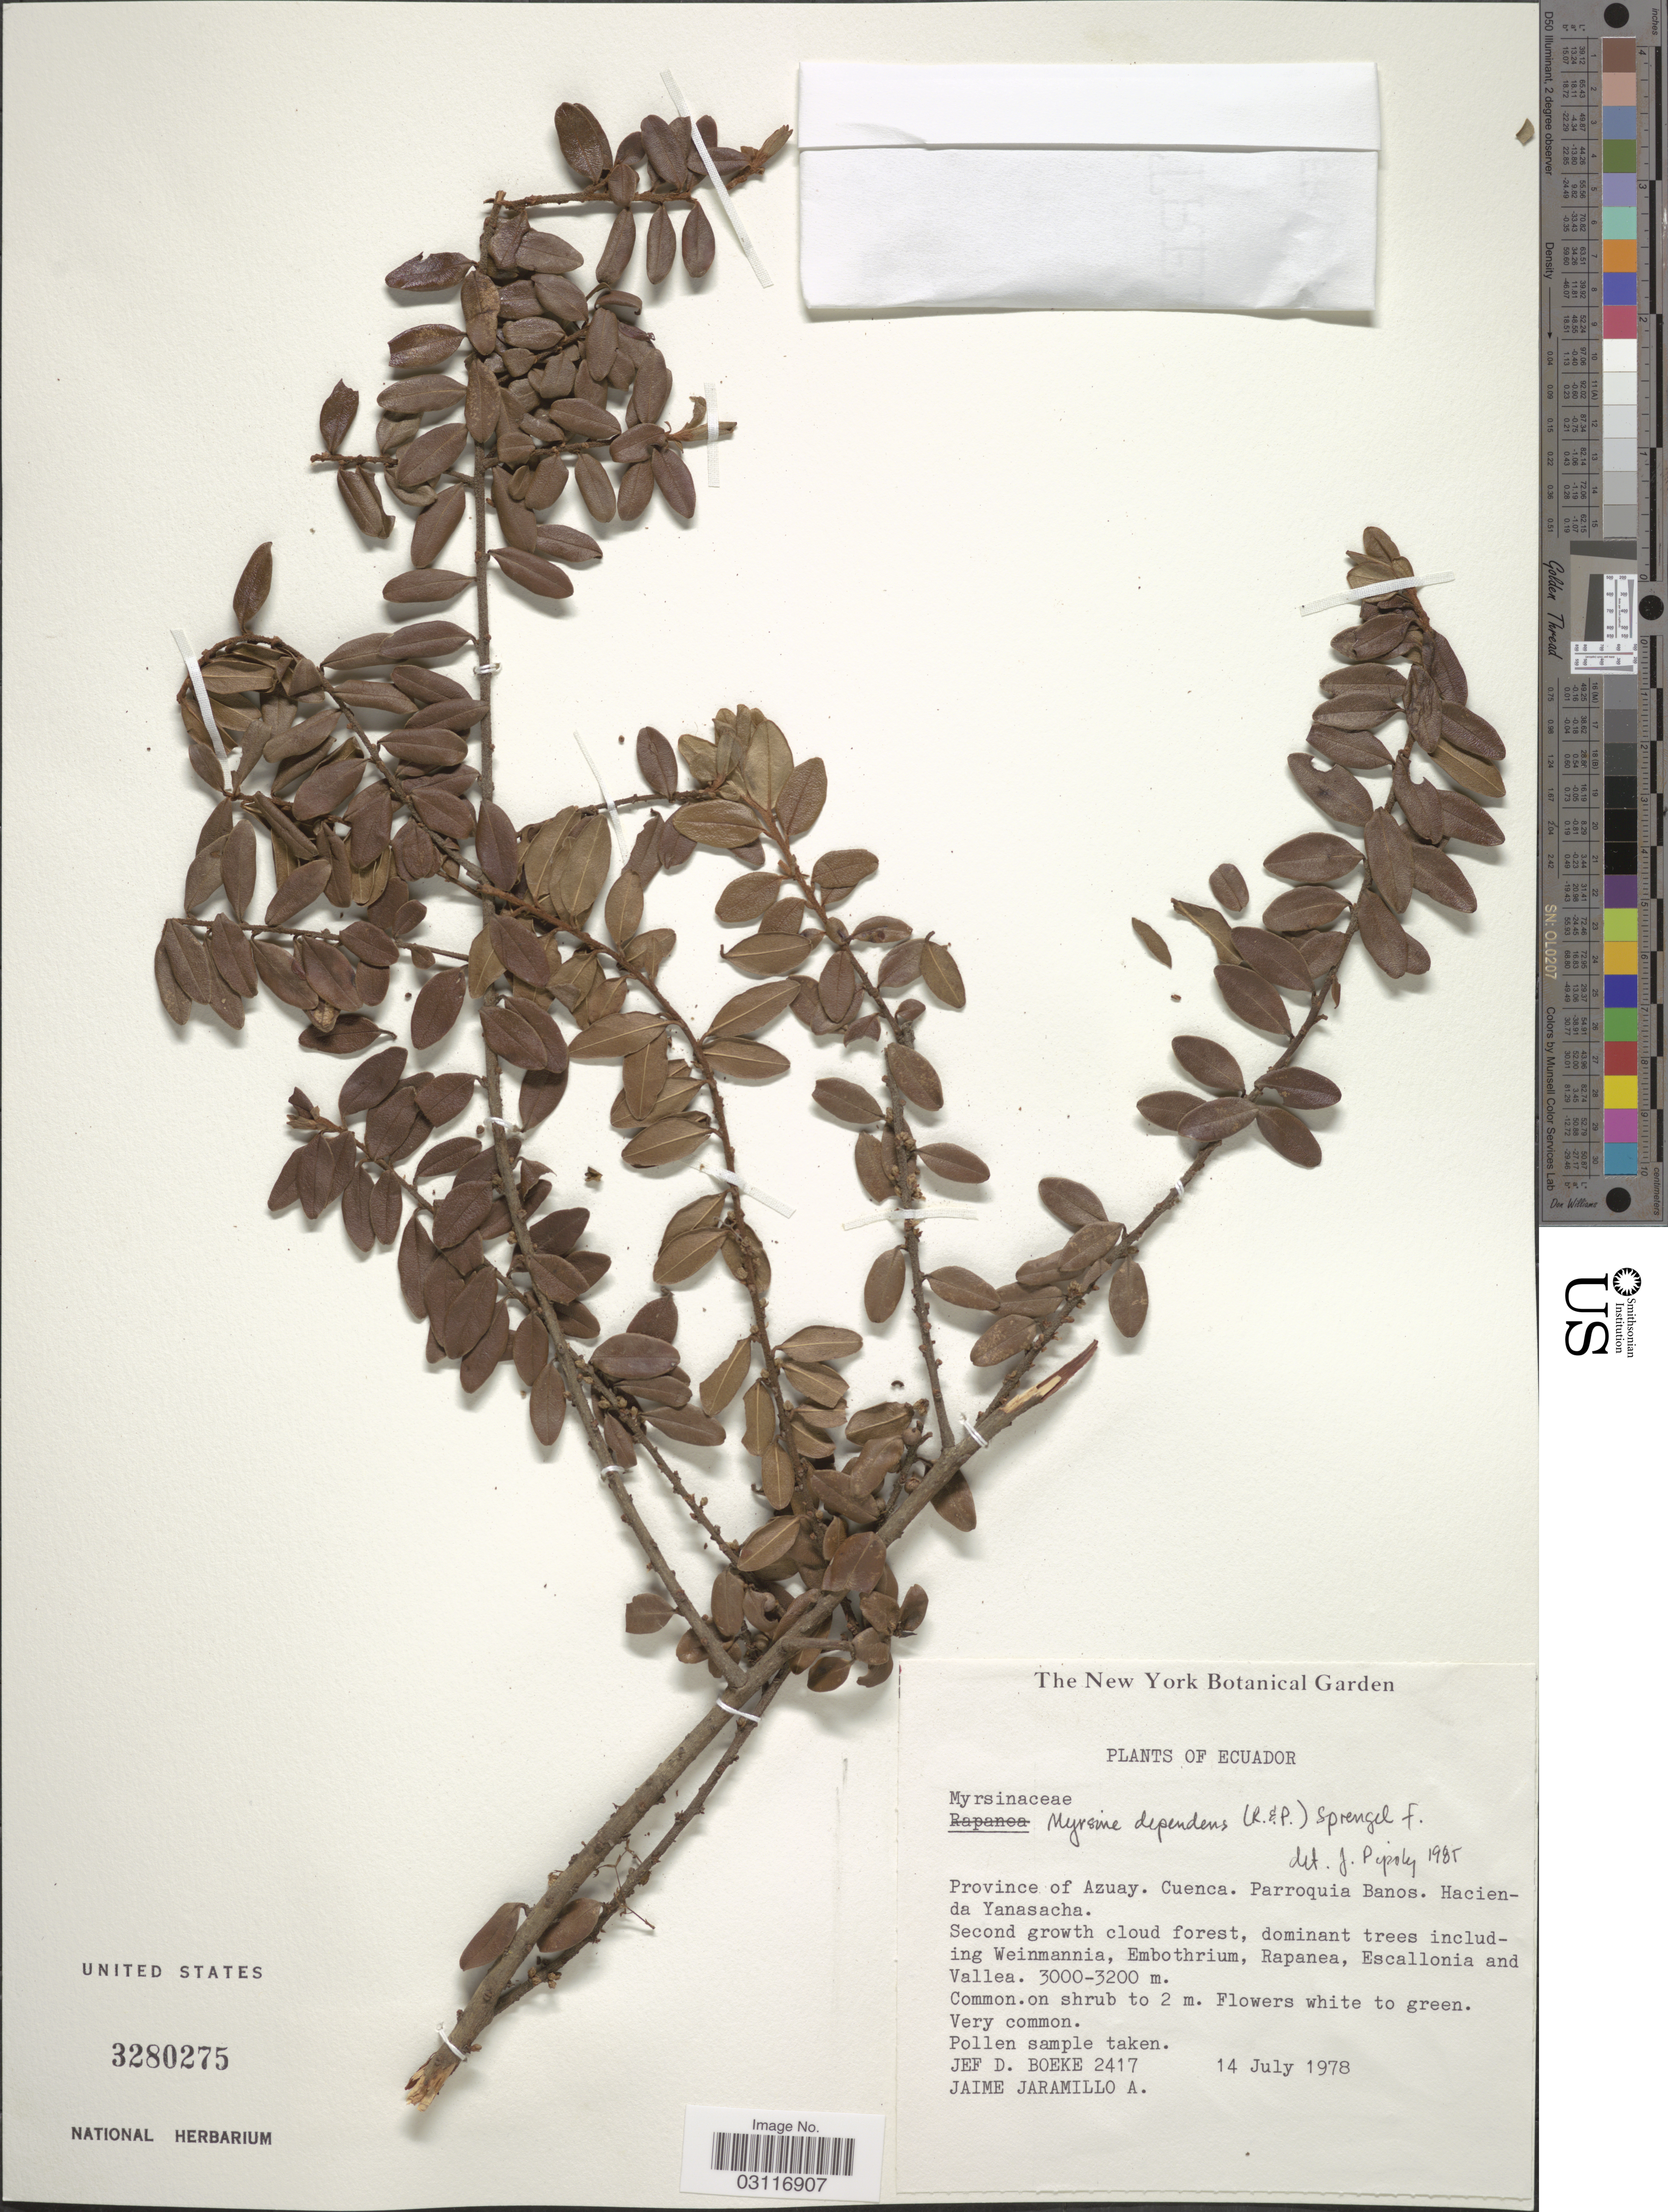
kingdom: Plantae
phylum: Tracheophyta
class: Magnoliopsida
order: Ericales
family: Primulaceae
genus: Myrsine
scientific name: Myrsine dependens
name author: (Ruiz & Pav.) Spreng.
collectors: J. Boeke & J. Jaramillo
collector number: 2417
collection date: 1978-07-14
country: Ecuador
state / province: Azuay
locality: Cuenca. Parroquia Banos. Hacienda Yanasacha.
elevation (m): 3000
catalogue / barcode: US 3280275